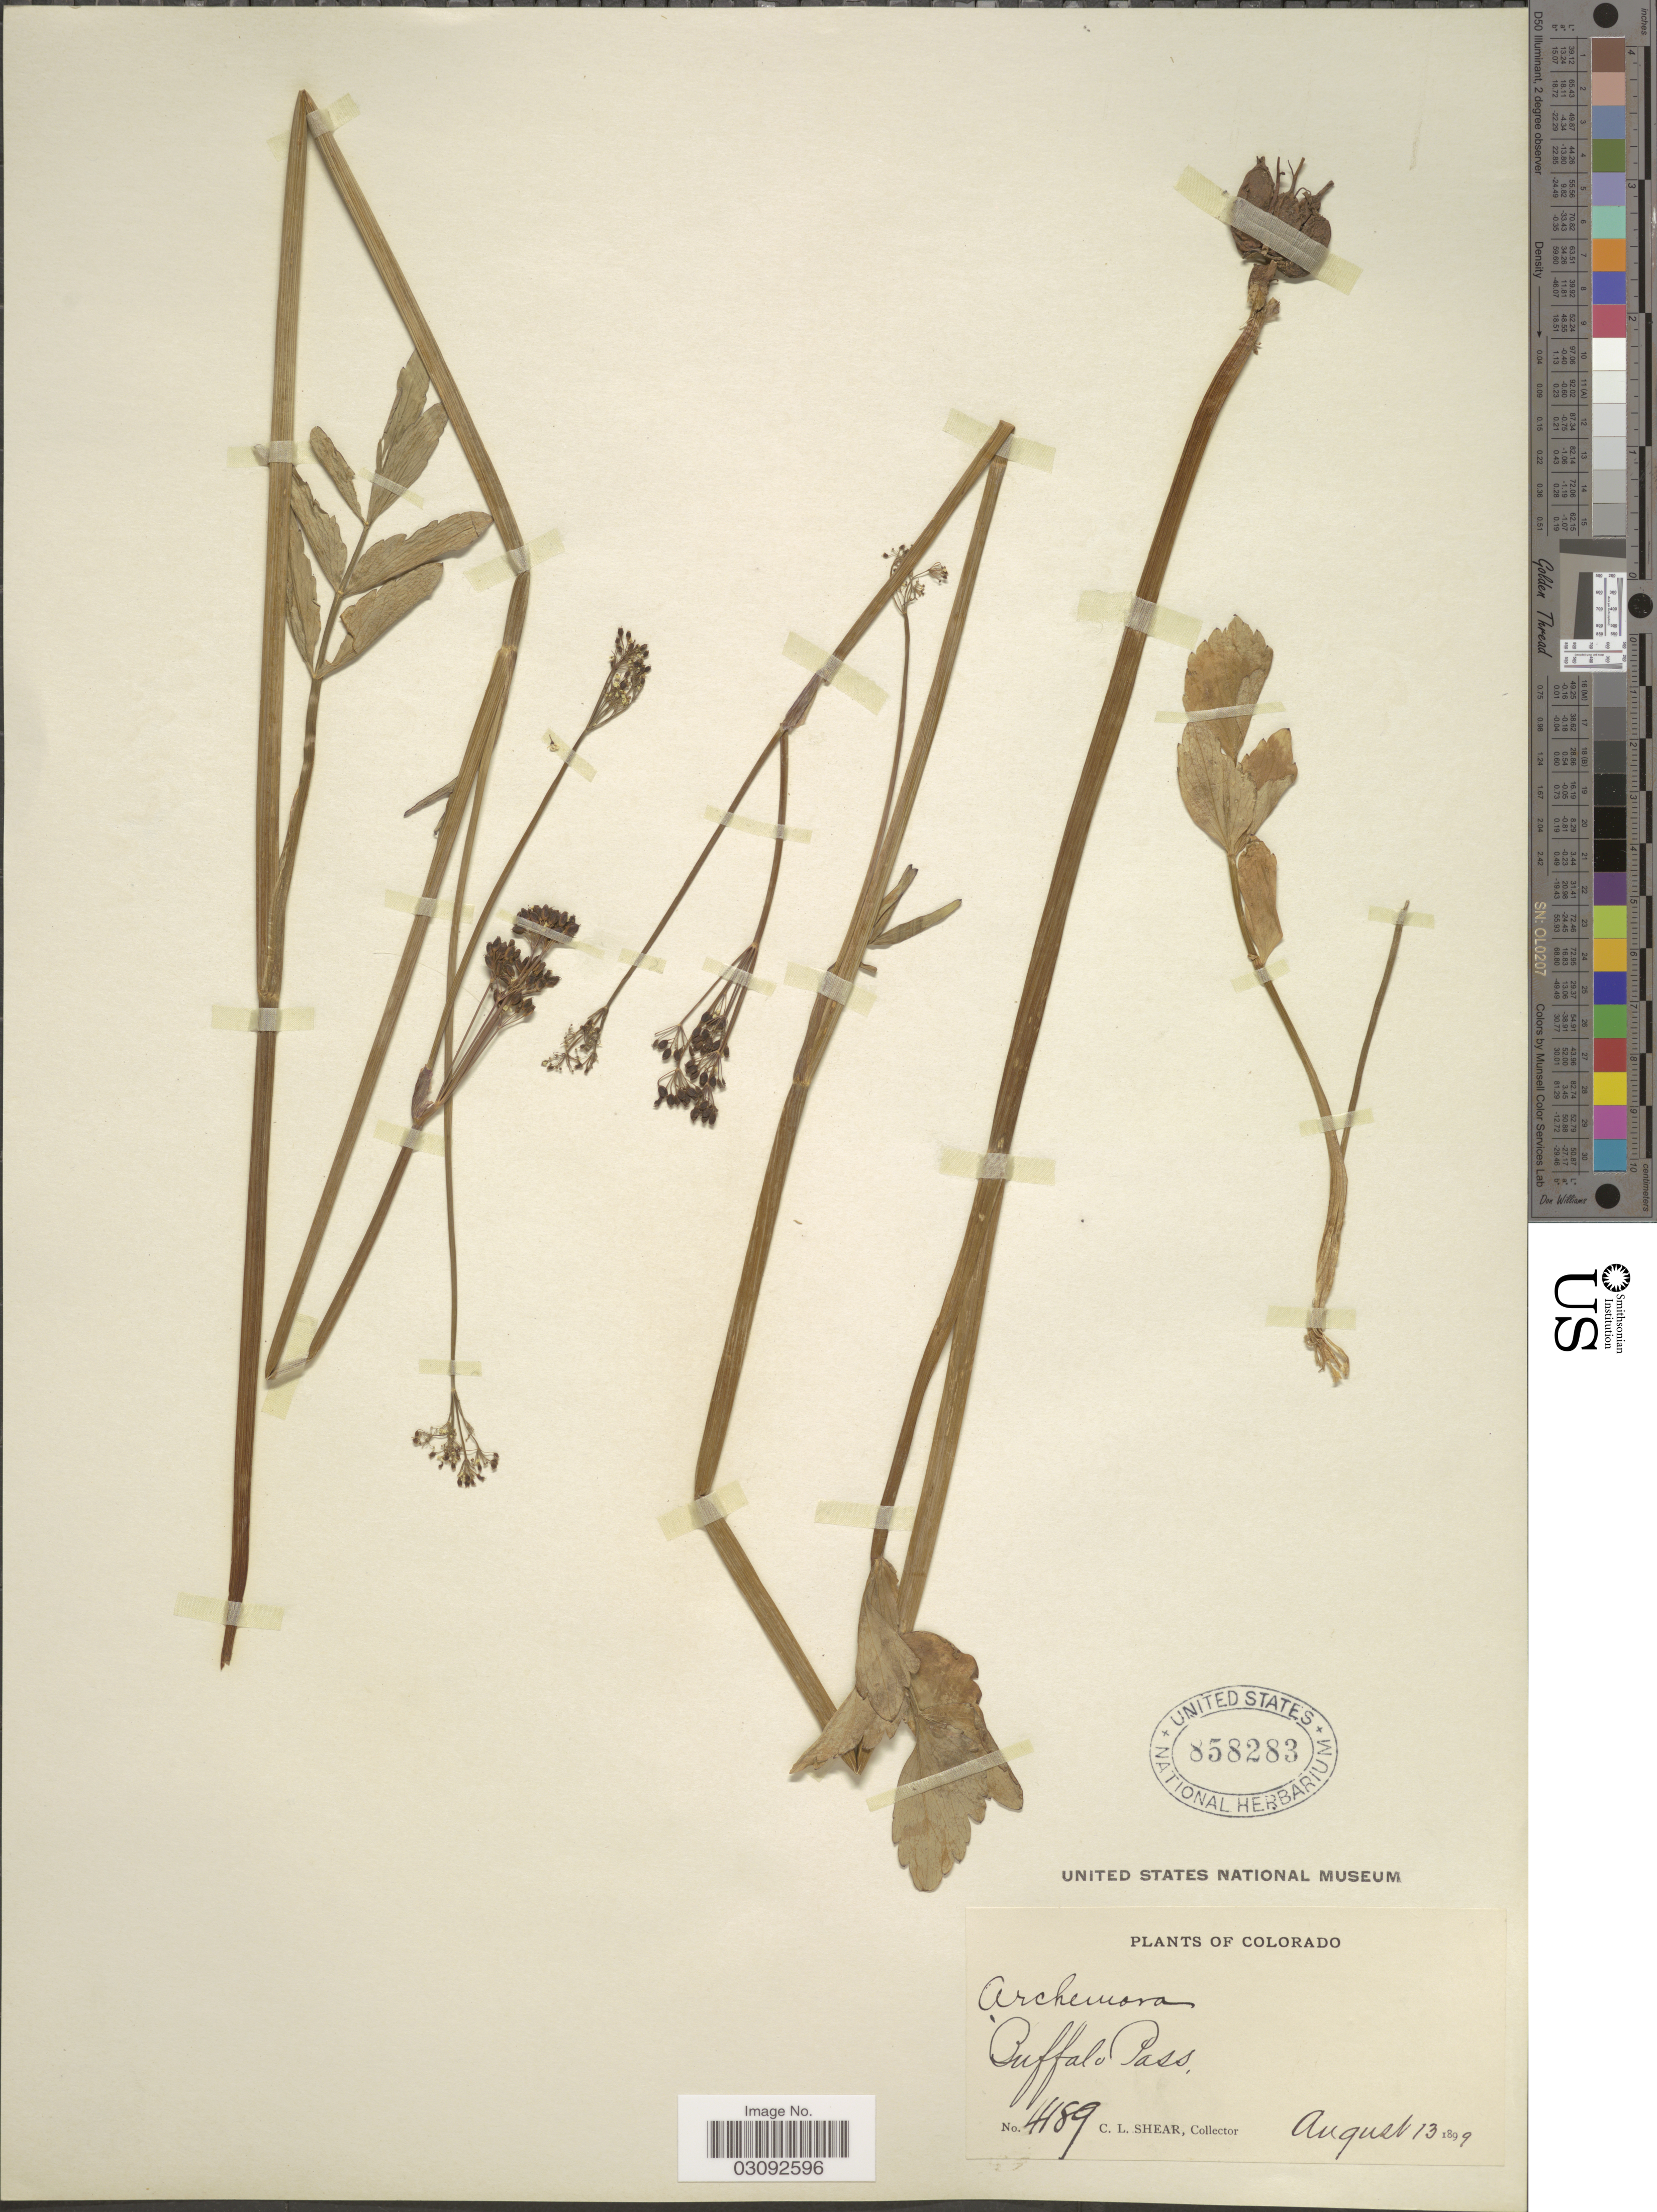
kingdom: Plantae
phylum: Tracheophyta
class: Magnoliopsida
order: Apiales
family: Apiaceae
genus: Oxypolis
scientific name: Oxypolis sp.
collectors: C. L. Shear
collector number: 4489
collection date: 1899-08-13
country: United States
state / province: Colorado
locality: Buffalo Pass.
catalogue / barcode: US 858283